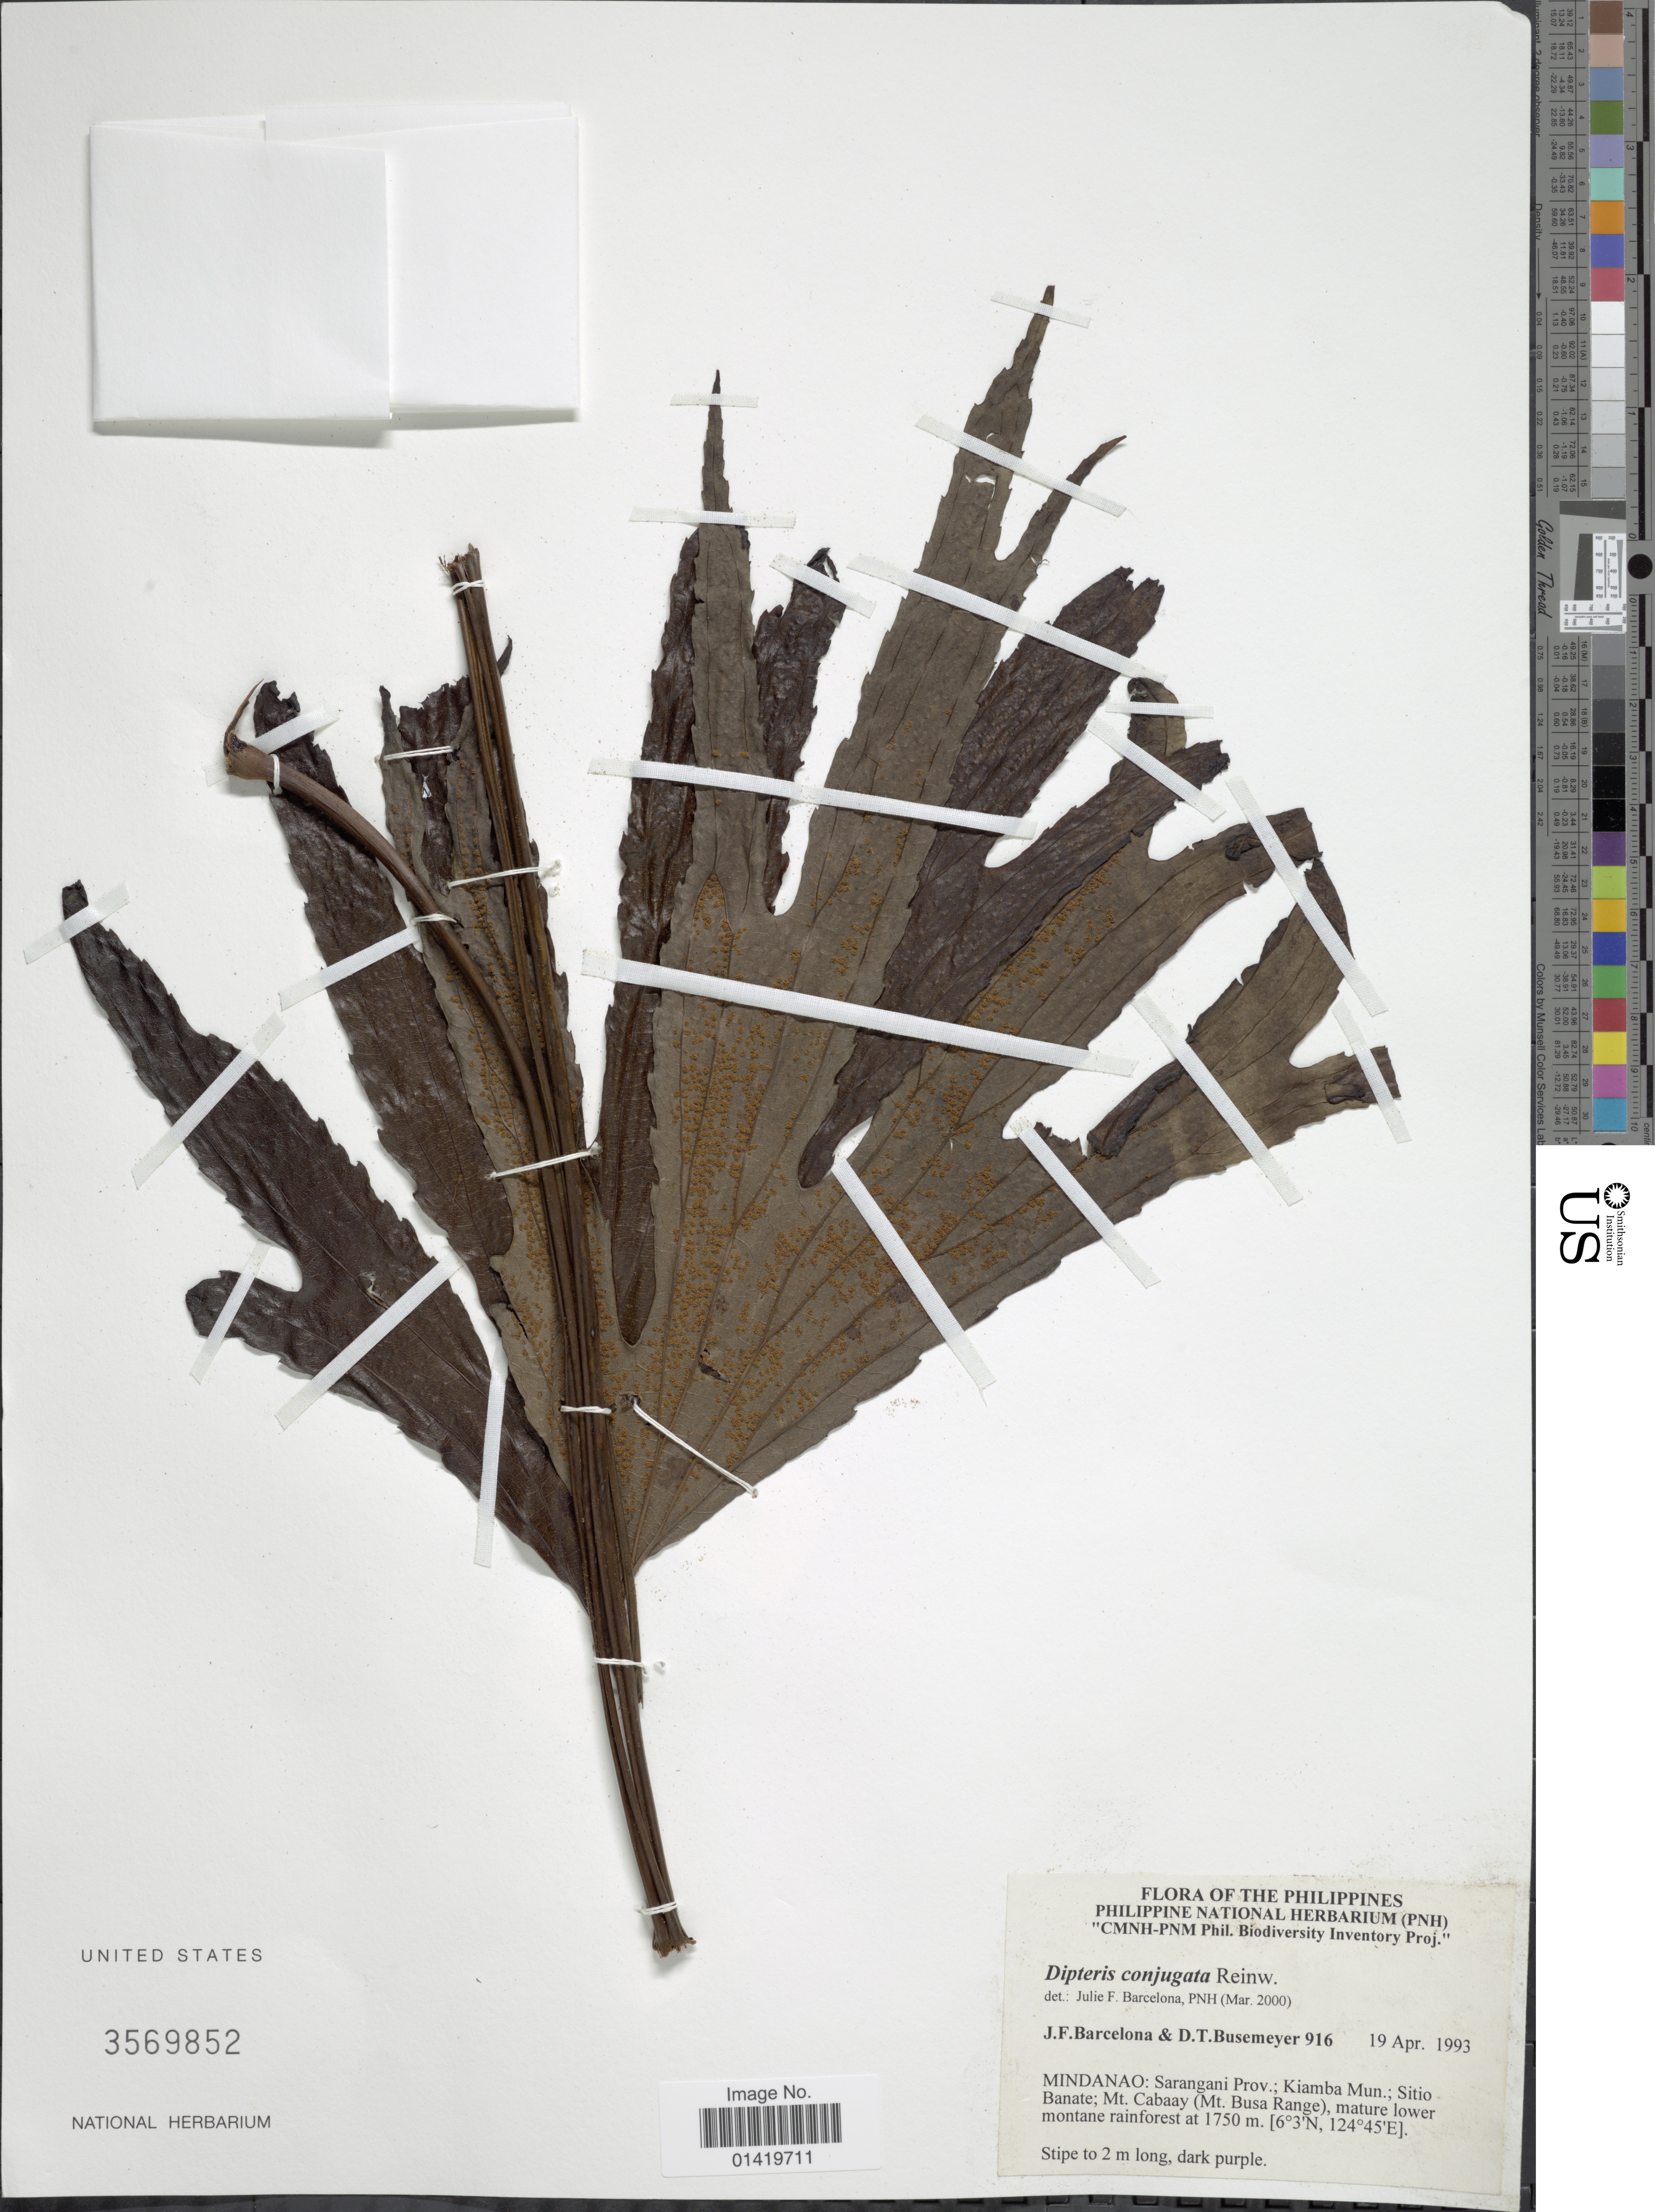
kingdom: Plantae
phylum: Tracheophyta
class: Polypodiopsida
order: Gleicheniales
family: Dipteridaceae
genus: Dipteris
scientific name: Dipteris conjugata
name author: Reinw.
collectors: J. F. Barcelona & D. Busemeyer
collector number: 916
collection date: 1993-04-19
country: Philippines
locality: Mindanao Sarangani prov; Kiamba Mun Sitio Banate Mt. Cabaay Mt. Busa Range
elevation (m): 1750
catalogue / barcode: US 3569852